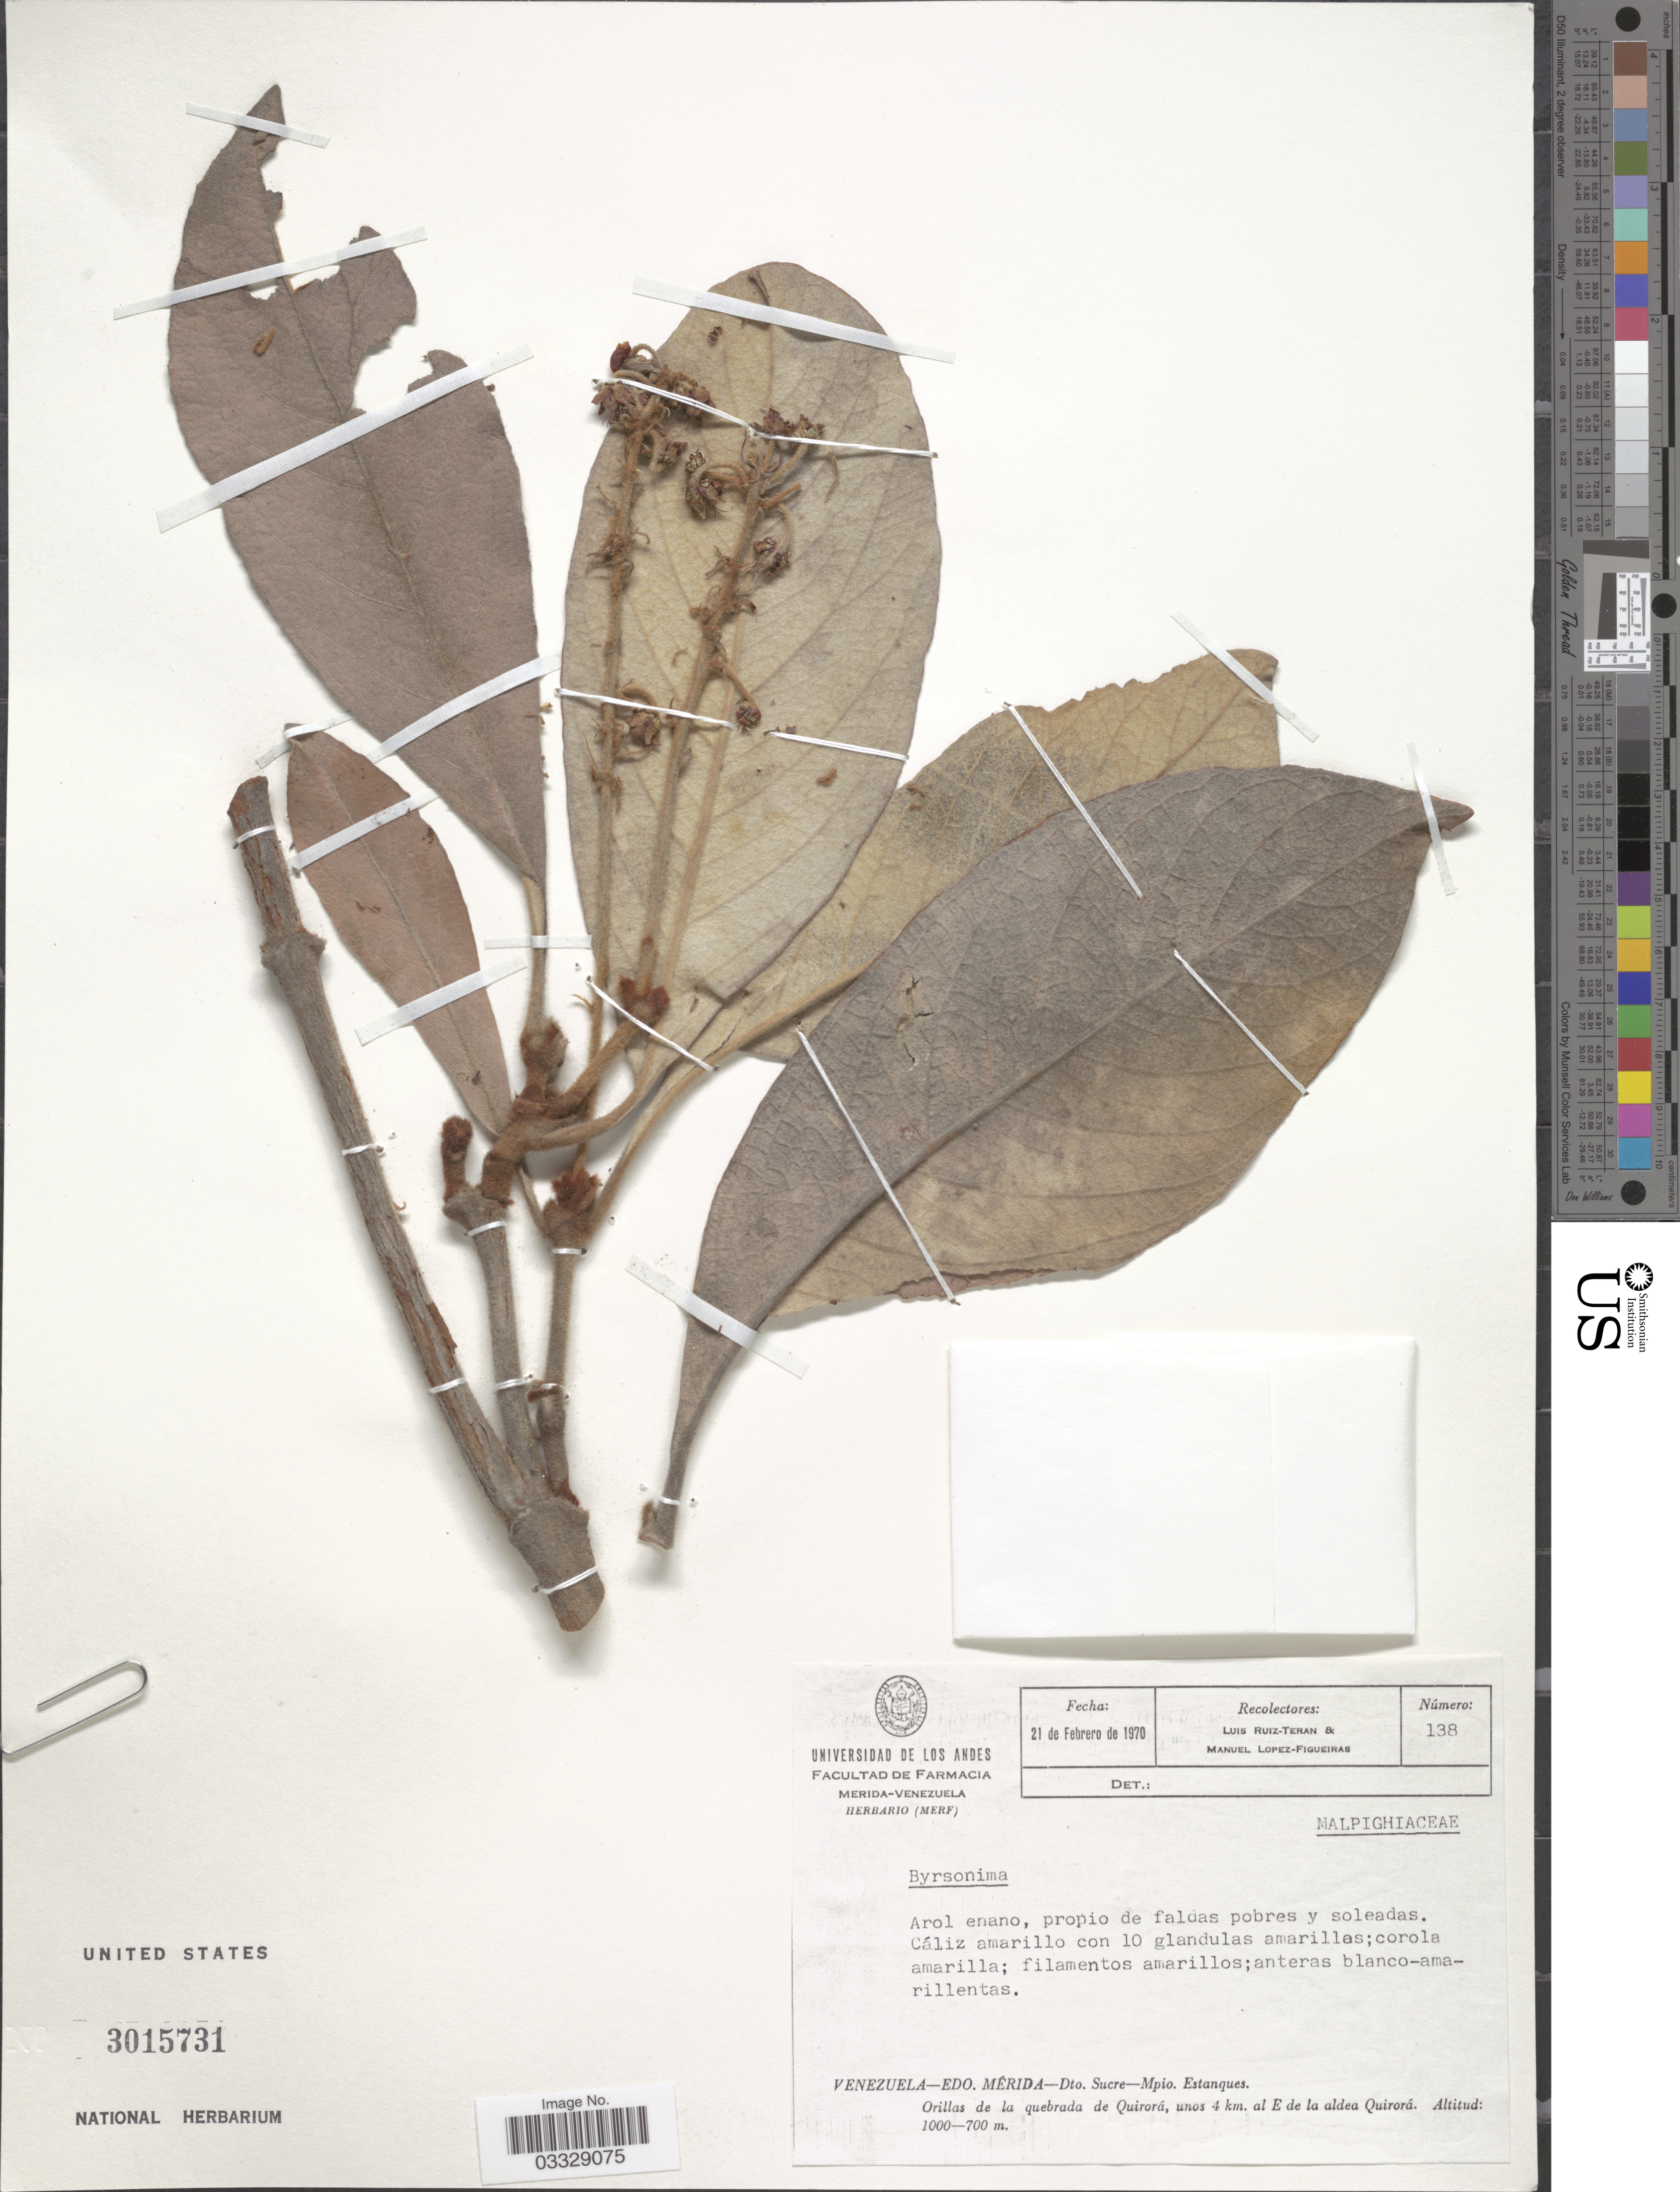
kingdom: Plantae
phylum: Tracheophyta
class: Magnoliopsida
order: Malpighiales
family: Malpighiaceae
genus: Byrsonima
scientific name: Byrsonima sp.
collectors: L. E. Ruíz-Terán & M. López Figueiras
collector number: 138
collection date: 1970-02-21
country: Venezuela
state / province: Mérida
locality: Dto. Sucre-Mpio. Estanques. Orillas de la quebrada de Quirorá, unos 4 km. al E de la aldea Quirorá.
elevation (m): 700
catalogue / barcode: US 3015731